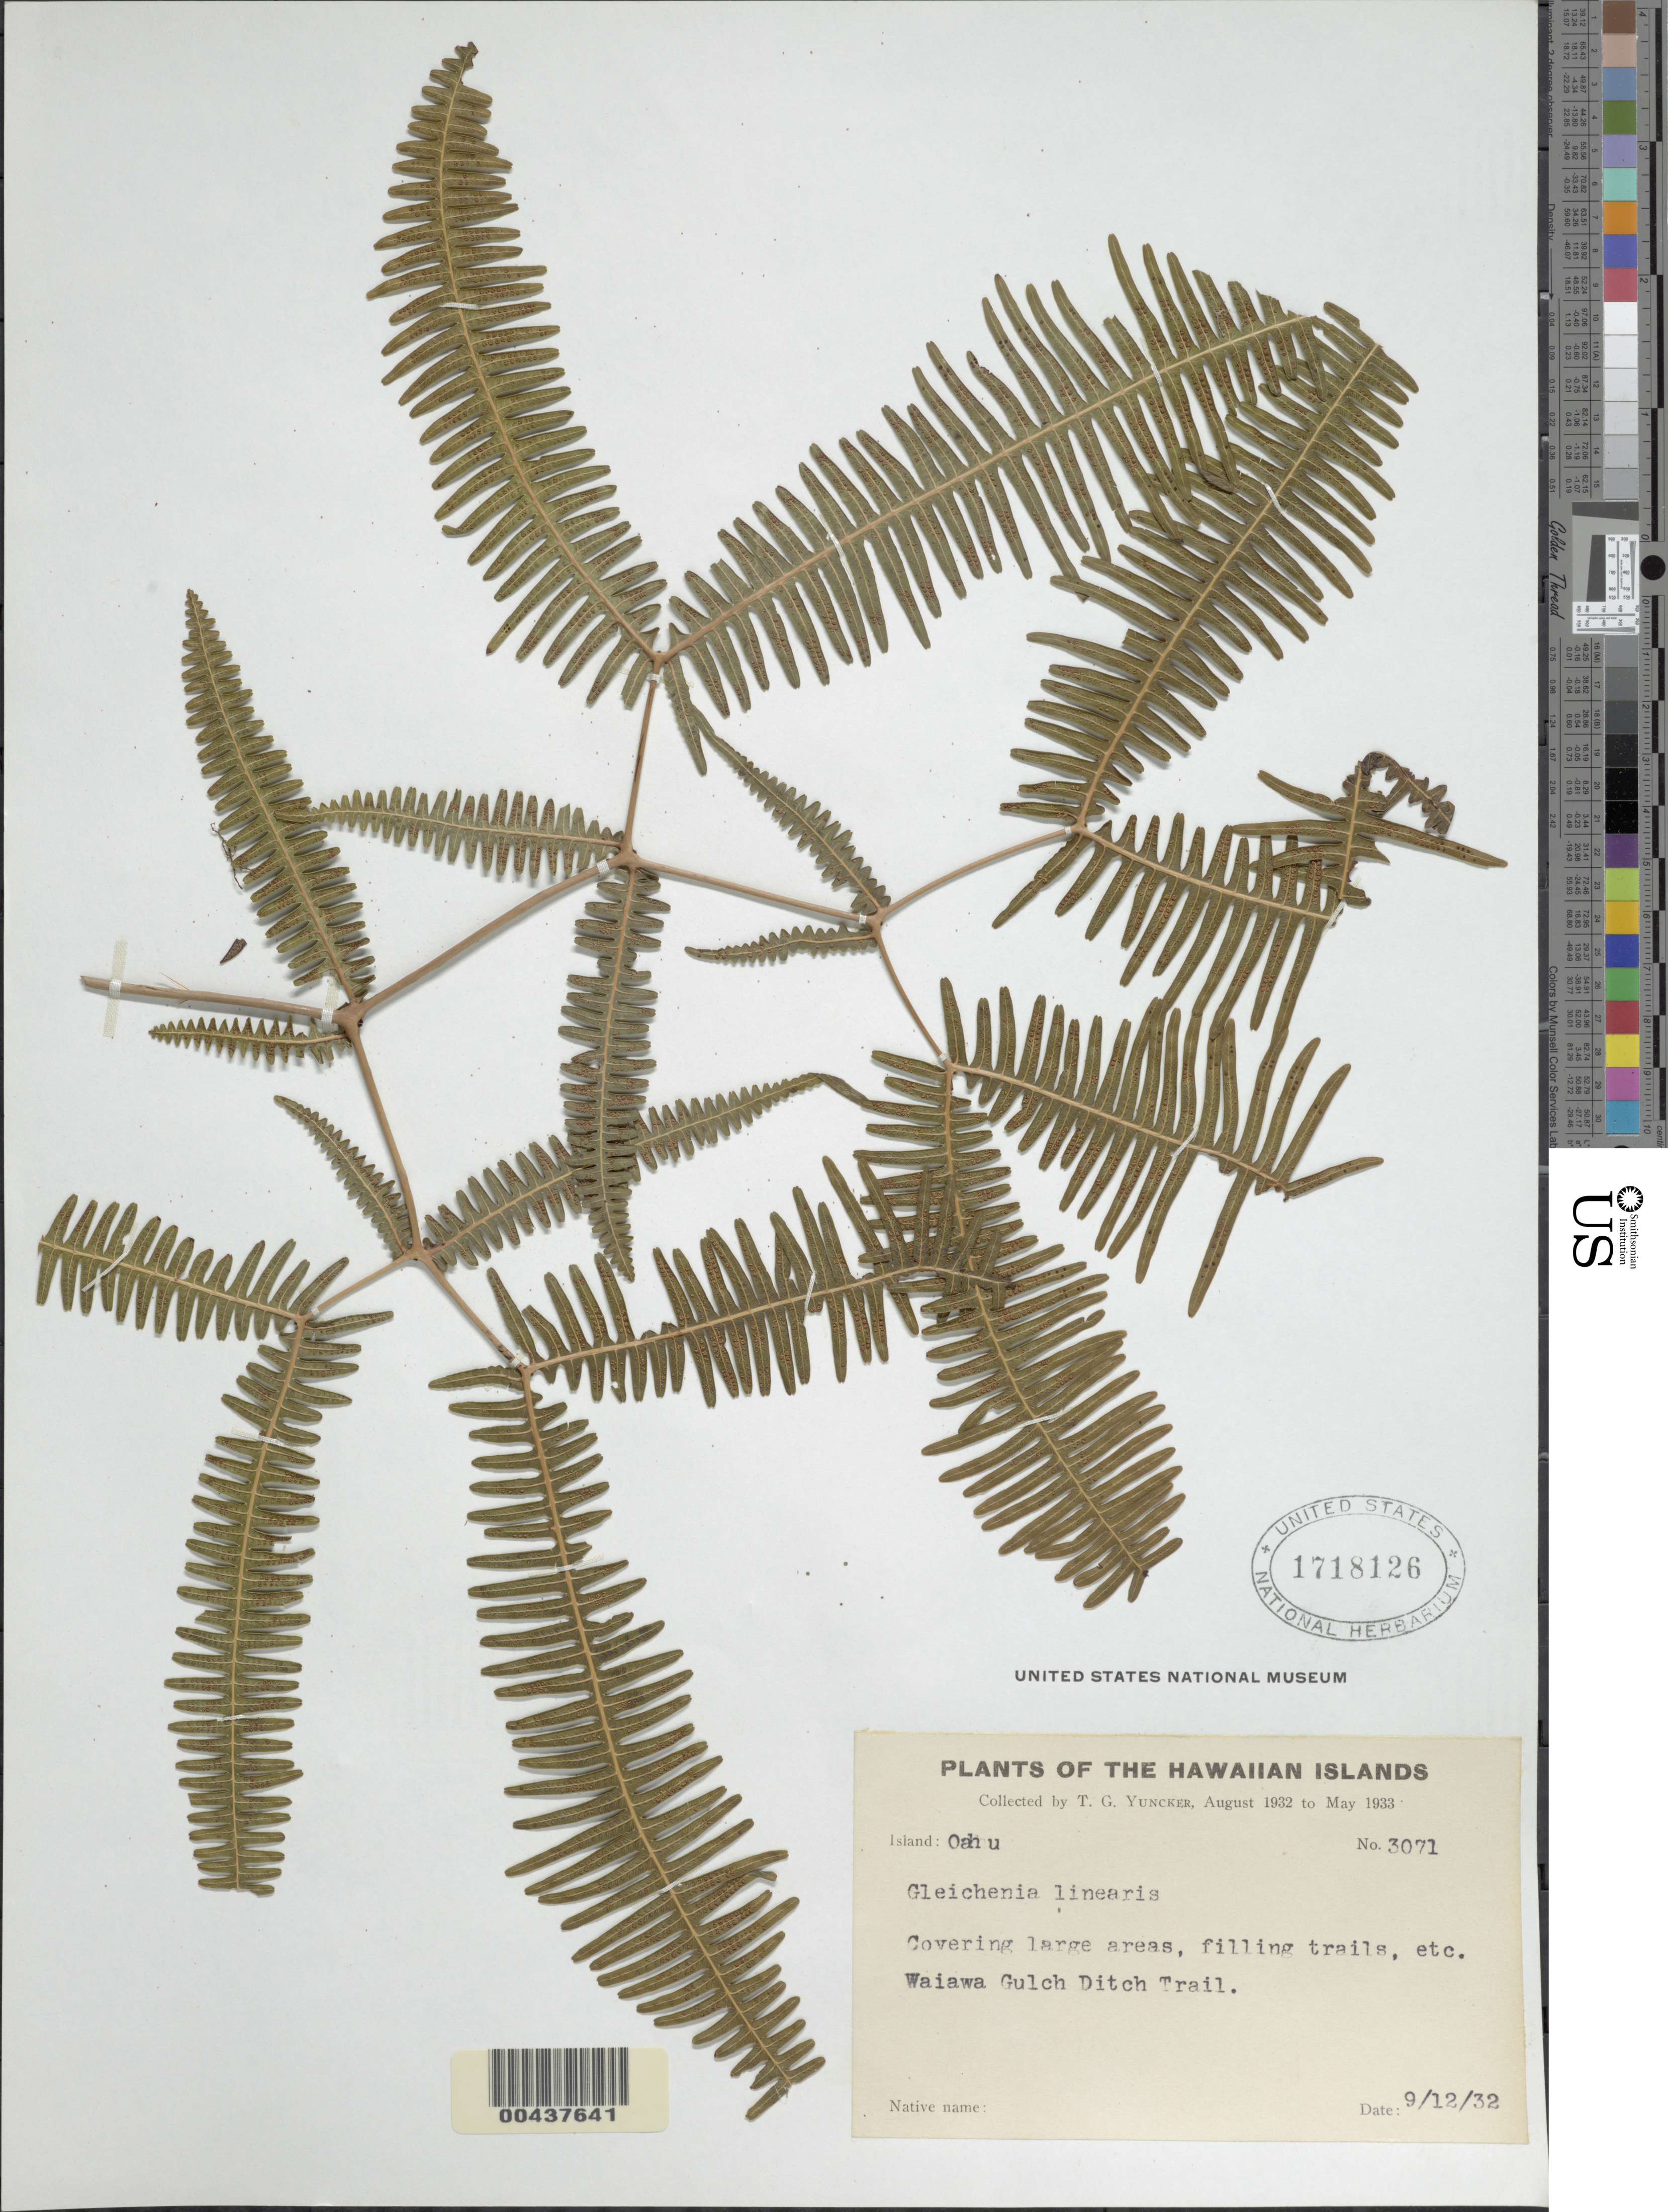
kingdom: Plantae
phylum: Tracheophyta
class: Polypodiopsida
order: Gleicheniales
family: Gleicheniaceae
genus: Dicranopteris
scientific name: Dicranopteris linearis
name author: (Burm. f.) Underw.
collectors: T. G. Yuncker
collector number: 3071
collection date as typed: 12 Sep 1932 or 9 Dec 1932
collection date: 1932-09-12 or 1932-12-09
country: United States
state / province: Hawaii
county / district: Honolulu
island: Oahu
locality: Waiawa Gulch Ditch Trail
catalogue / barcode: US 1718126